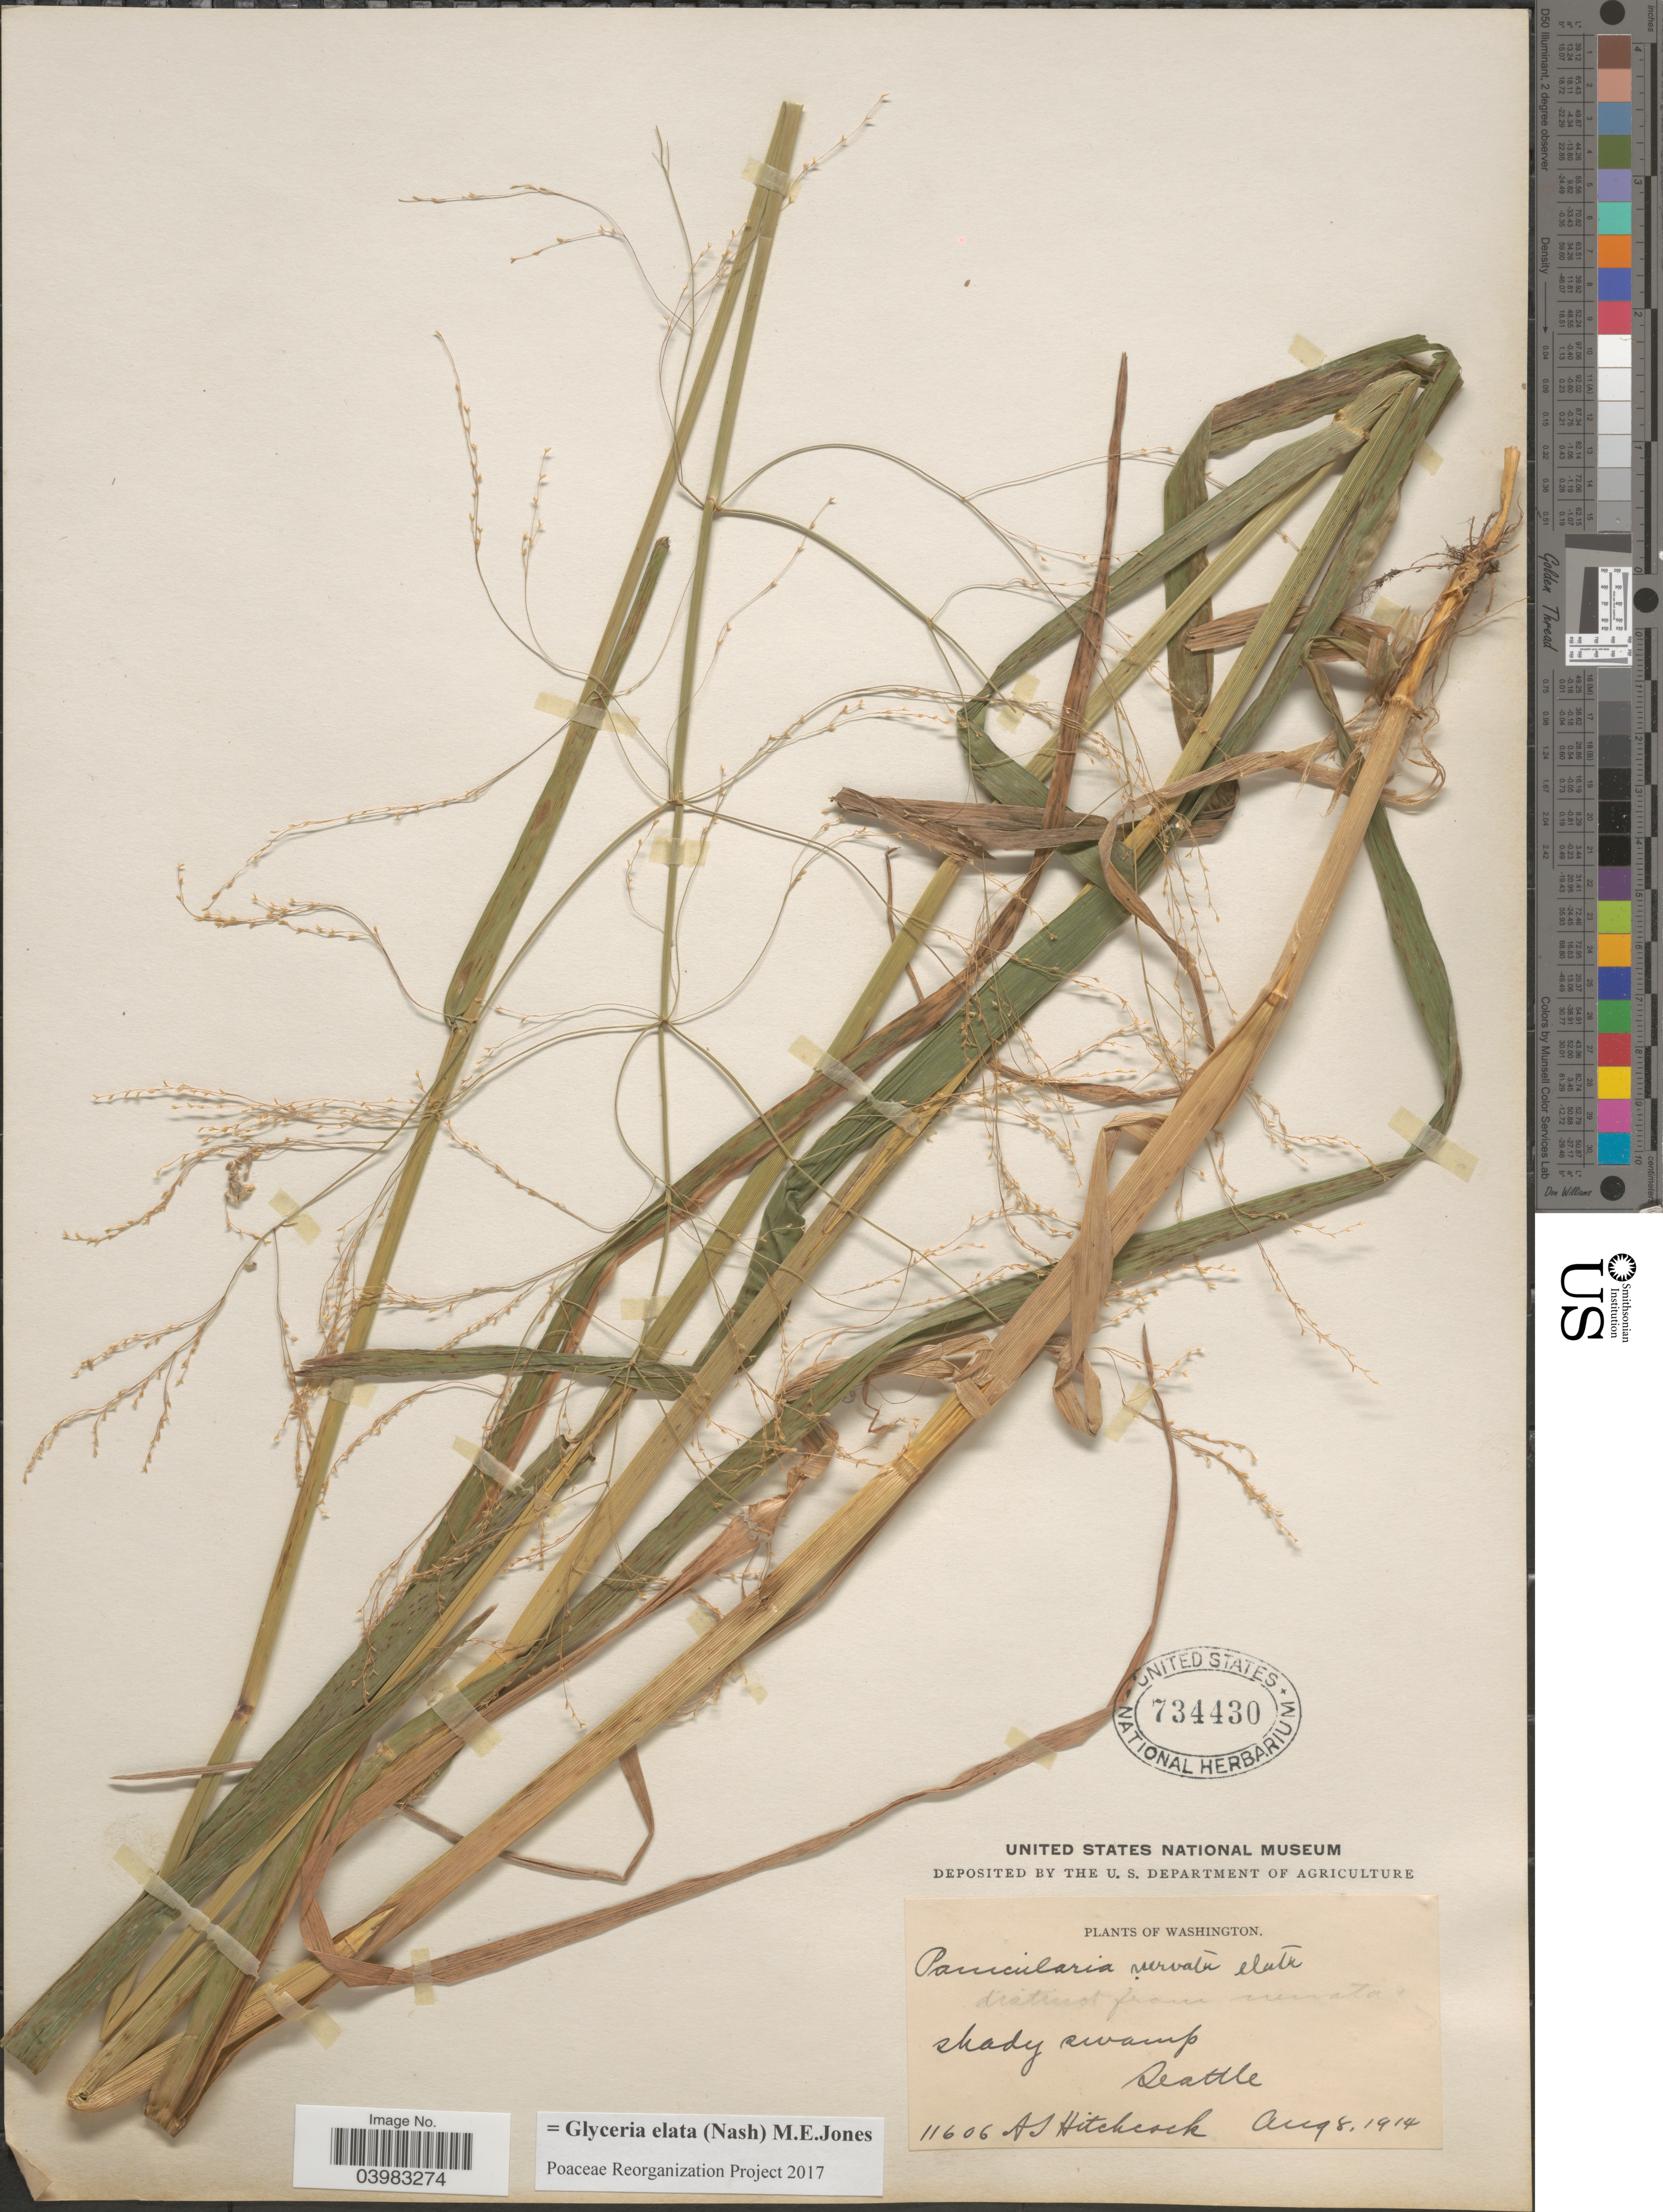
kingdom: Plantae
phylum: Tracheophyta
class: Liliopsida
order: Poales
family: Poaceae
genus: Glyceria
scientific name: Glyceria elata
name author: (Nash) M.E. Jones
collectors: A. S. Hitchcock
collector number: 11606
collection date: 1914-08-08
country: United States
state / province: Washington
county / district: King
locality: Seattle.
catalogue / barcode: US 734430